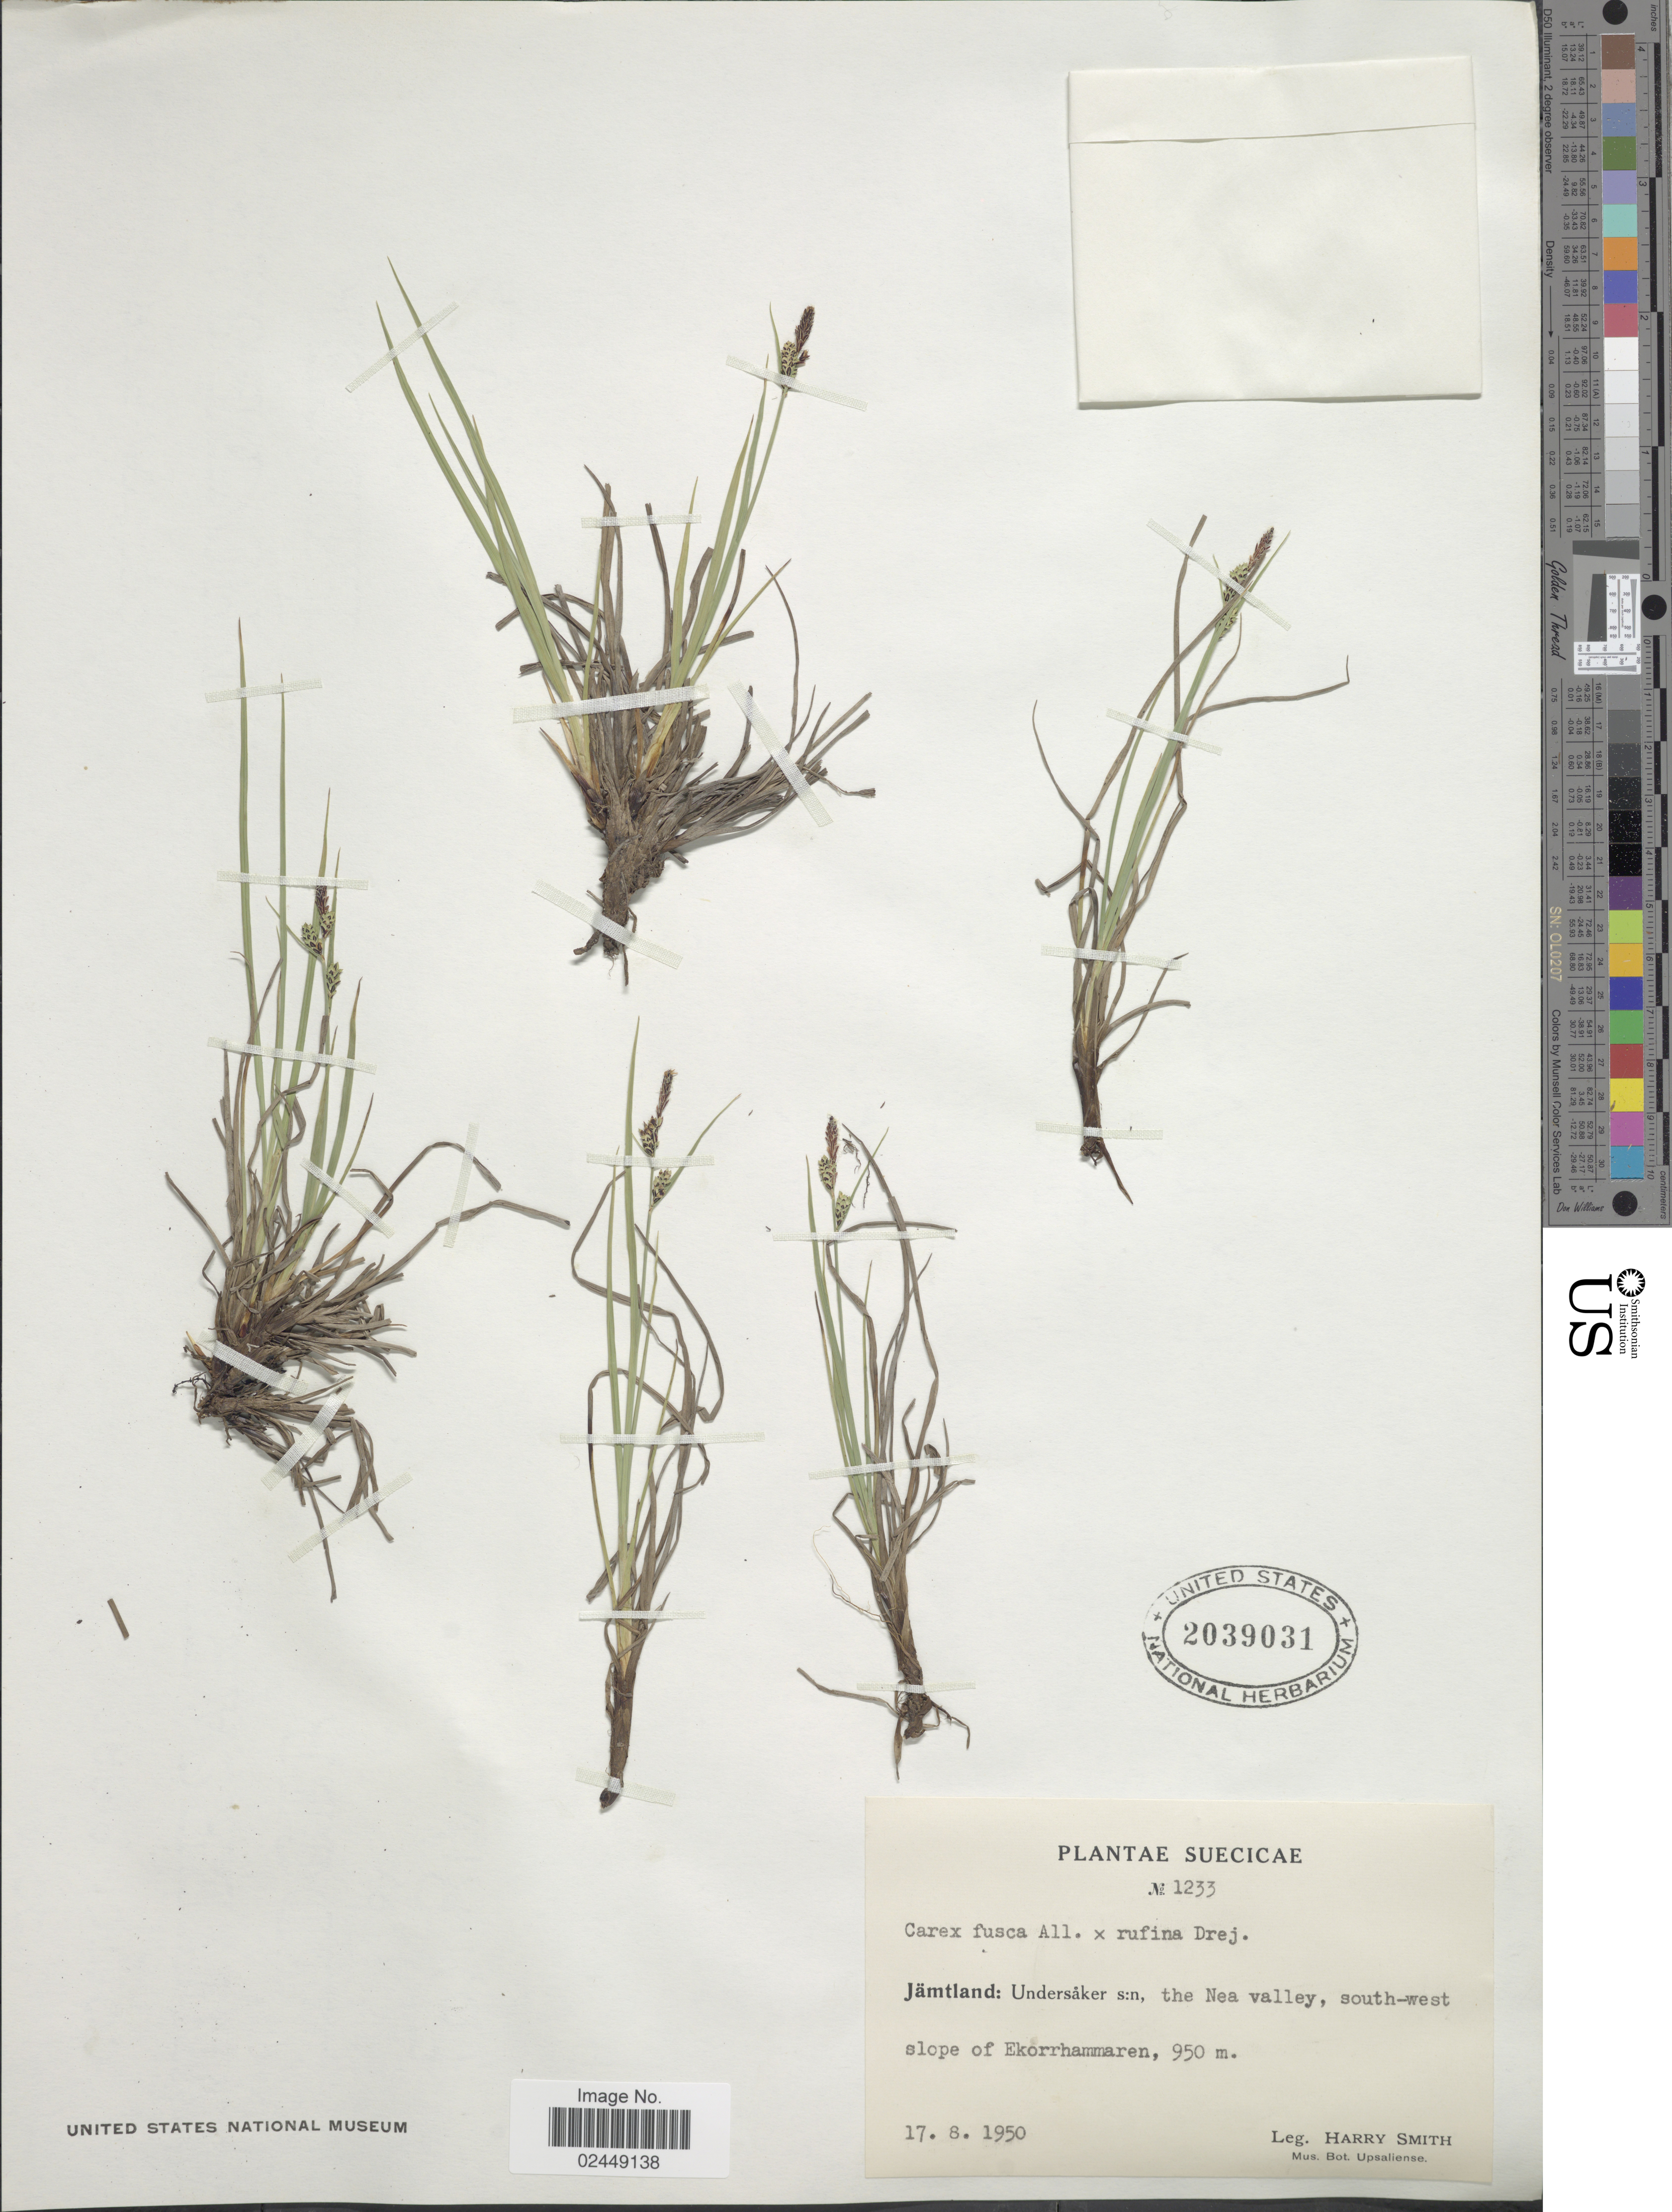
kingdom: Plantae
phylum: Tracheophyta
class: Liliopsida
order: Poales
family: Cyperaceae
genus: Carex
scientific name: Carex nigra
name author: (L.) Reichard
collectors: H. Smith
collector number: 1233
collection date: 1950-08-17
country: Sweden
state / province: Jämtland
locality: Undersåker s:n, the Nea valley, south-west slope of Ekorrhammaren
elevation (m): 950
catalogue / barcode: US 2039031